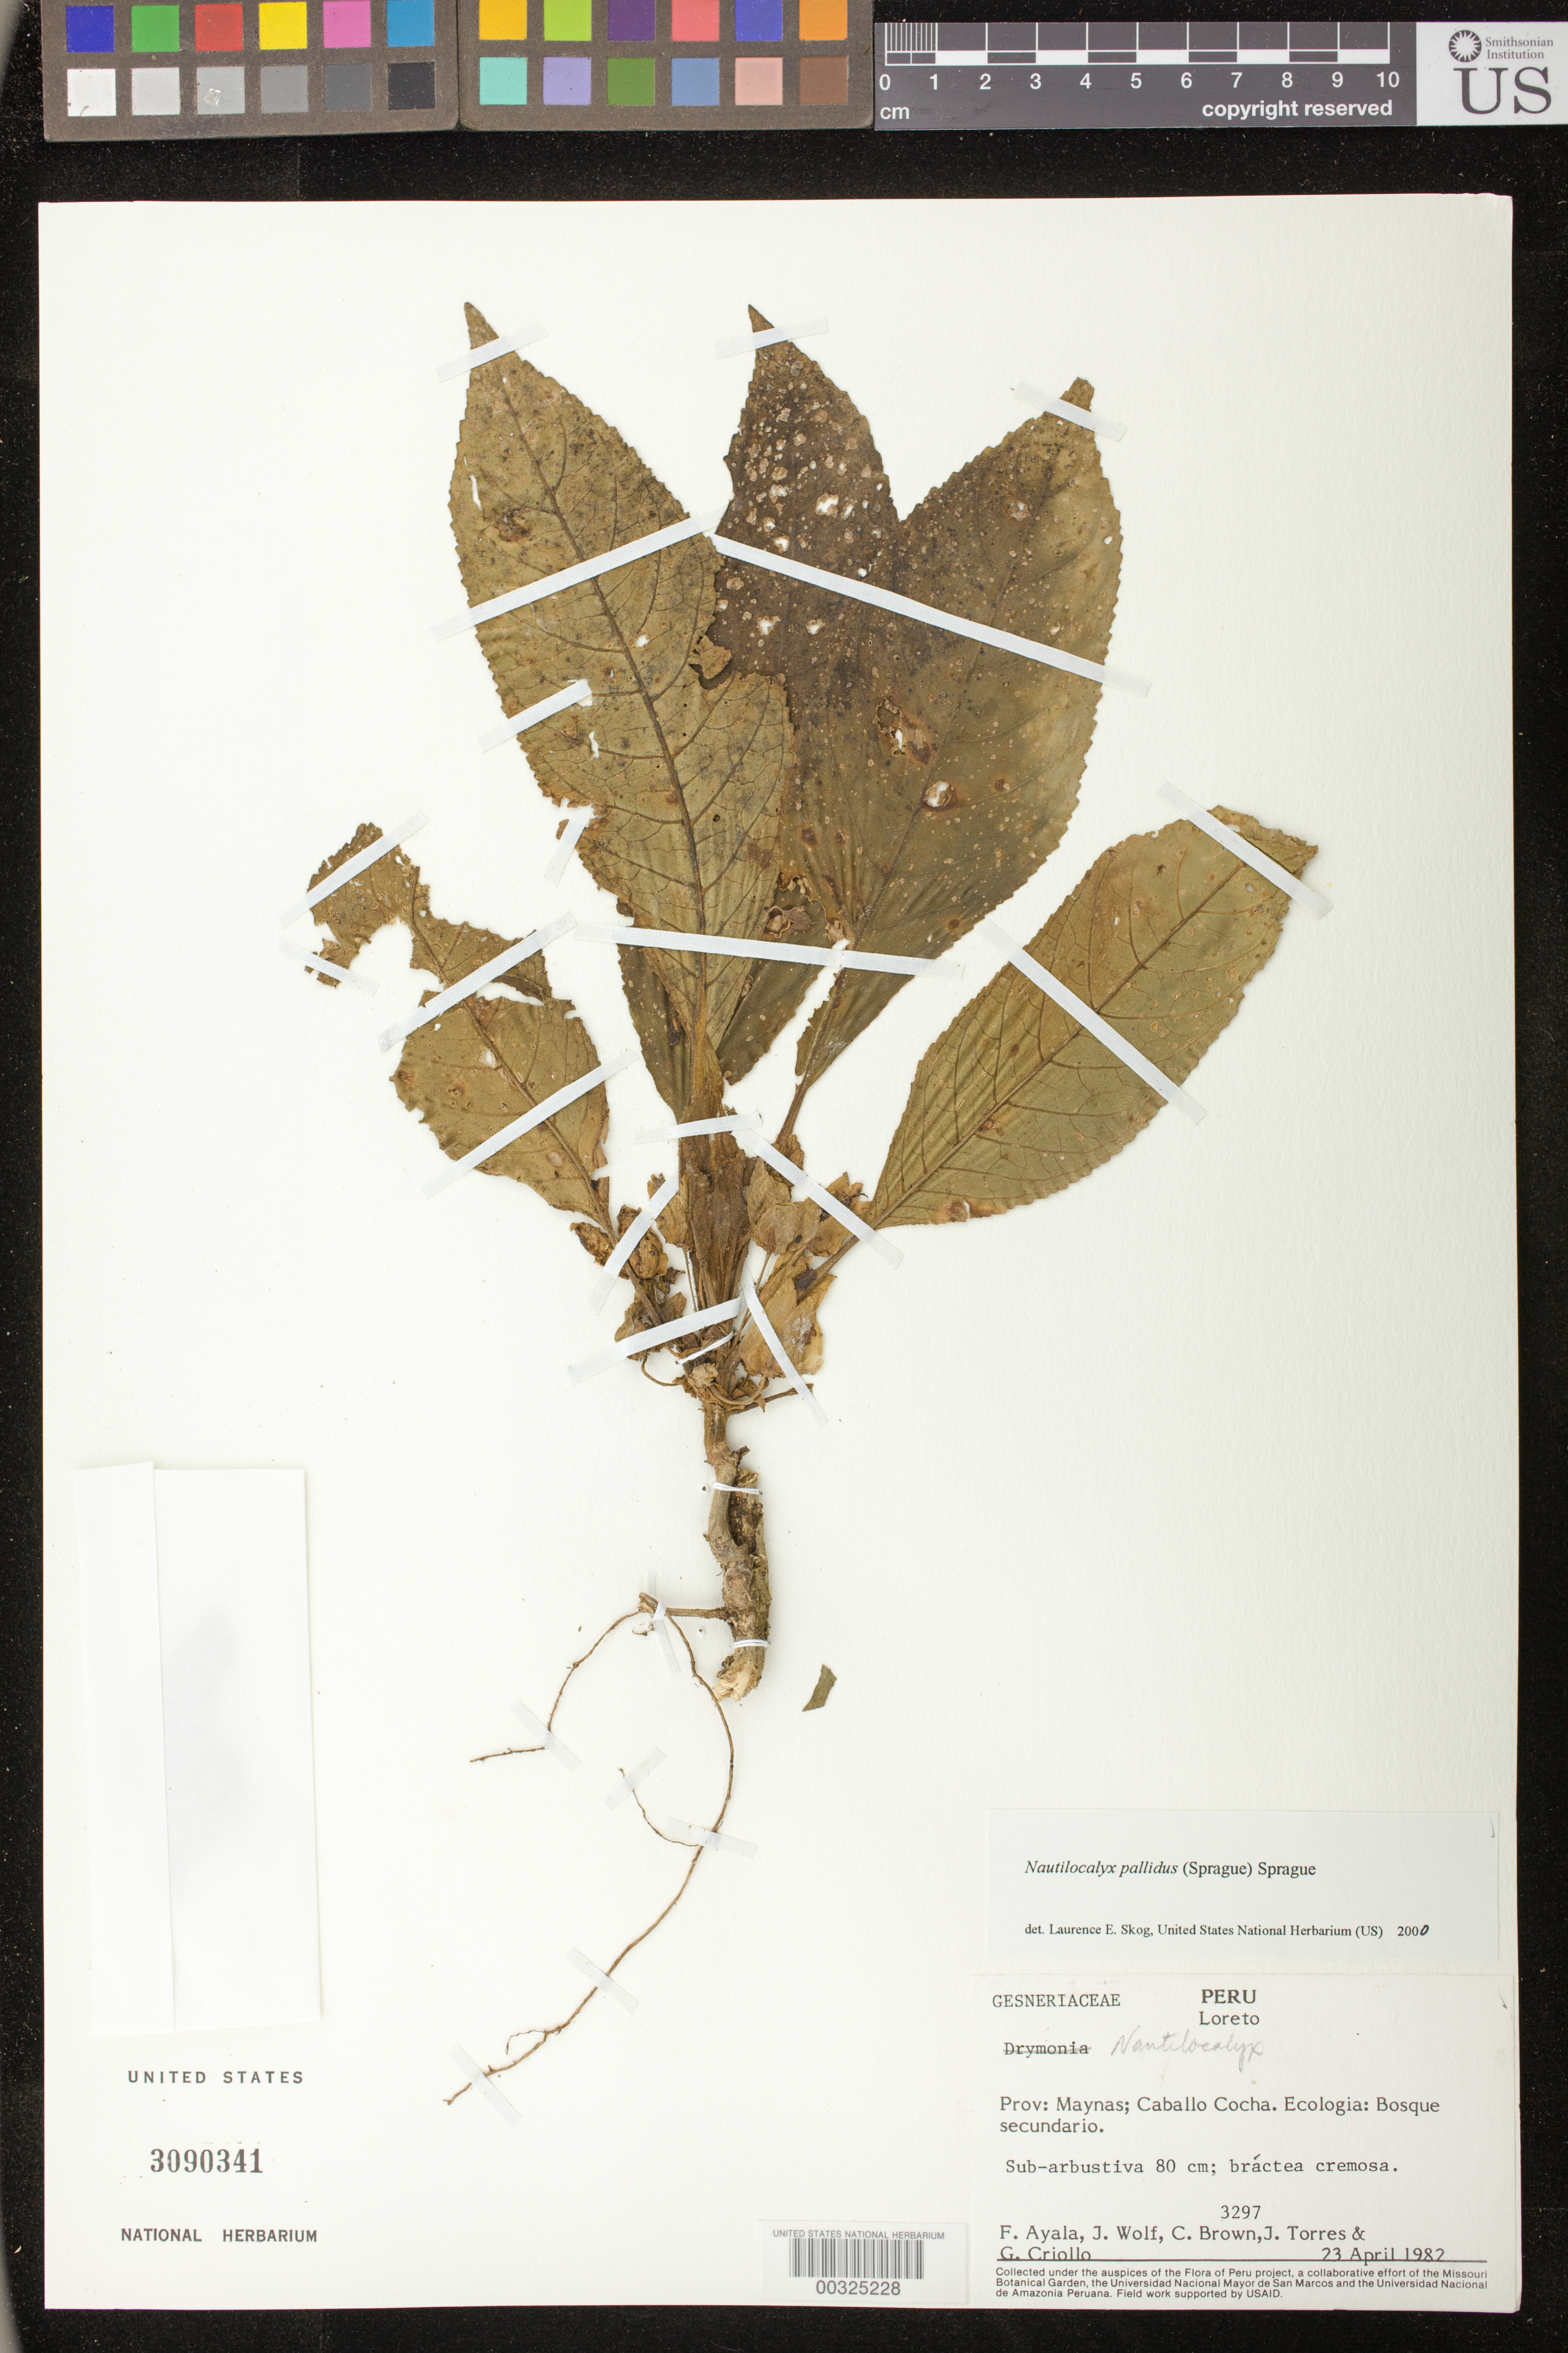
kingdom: Plantae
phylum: Tracheophyta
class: Magnoliopsida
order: Lamiales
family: Gesneriaceae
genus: Nautilocalyx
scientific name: Nautilocalyx pallidus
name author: (Sprague) C. Sprague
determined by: Skog, Laurence E.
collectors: F. Ayala F., J. Wolf, C. Brown, J. Torres & G. Criollo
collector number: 3297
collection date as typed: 23 Apr 1982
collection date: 1982-04-23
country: Peru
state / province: Loreto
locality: Prov. Maynas; Caballo Cocha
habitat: Bosque secundario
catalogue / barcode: US 3090341